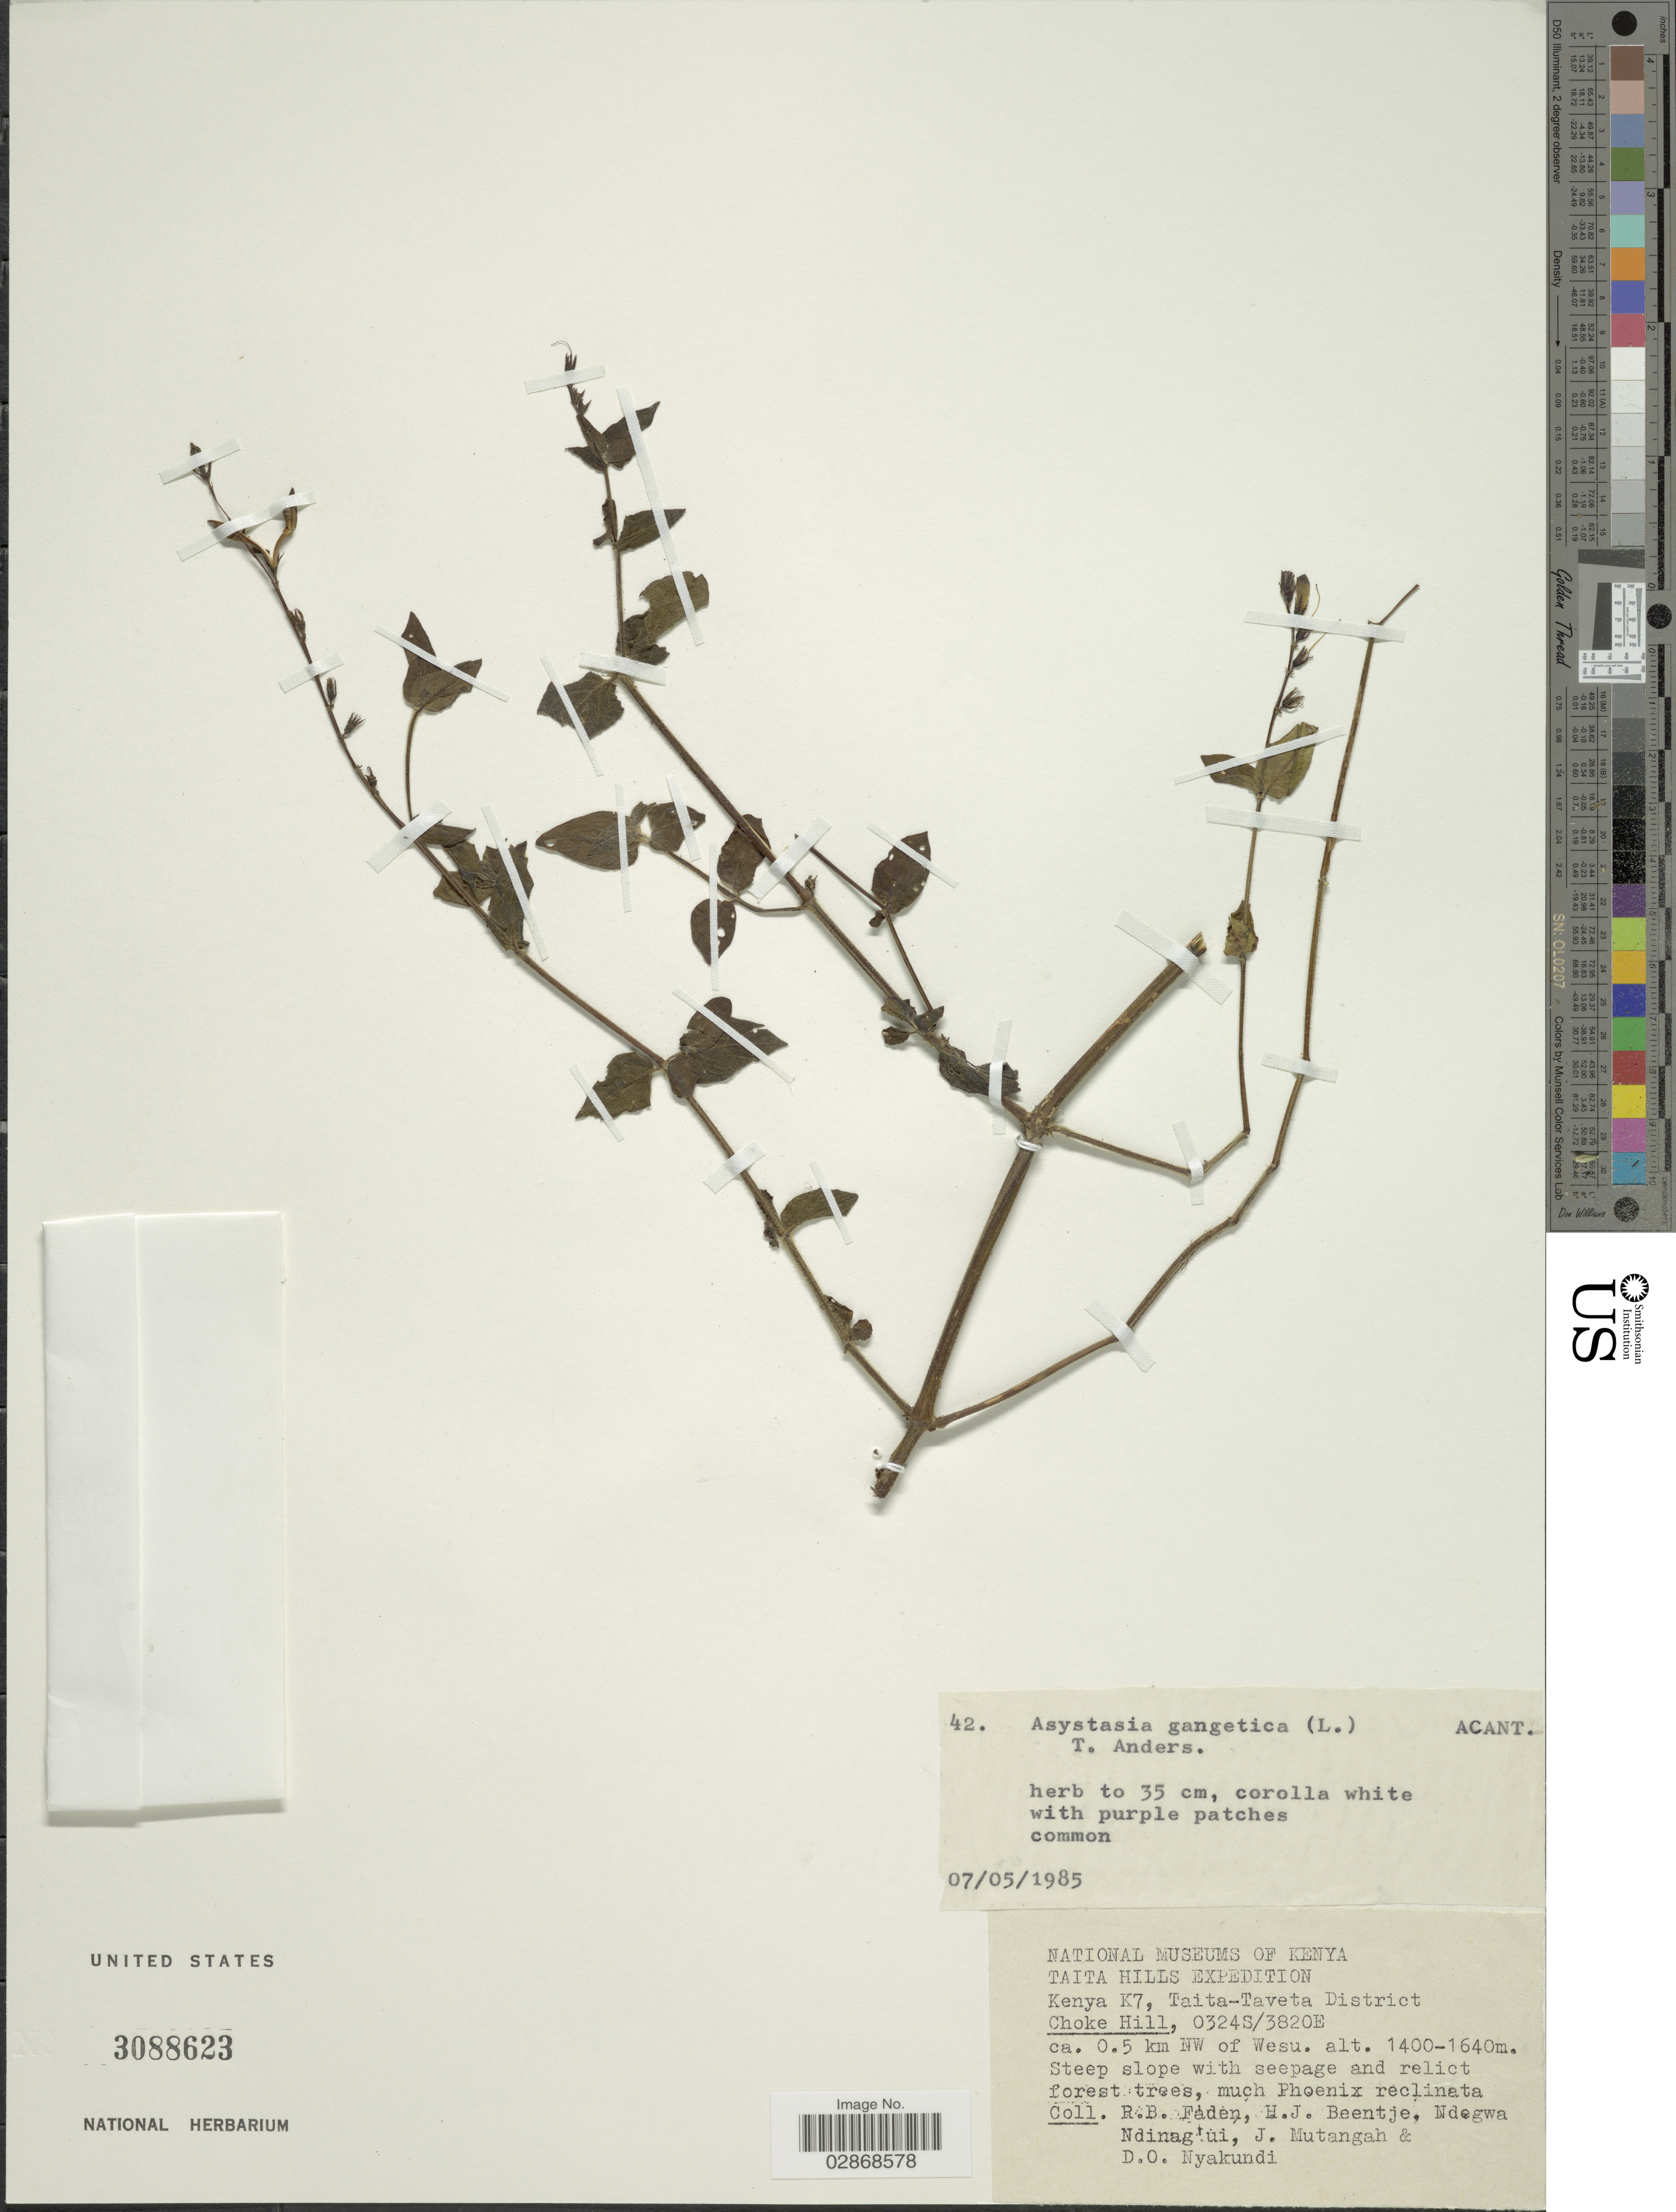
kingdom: Plantae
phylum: Tracheophyta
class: Magnoliopsida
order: Lamiales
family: Acanthaceae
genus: Asystasia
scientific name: Asystasia coromandeliana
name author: Nees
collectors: R. B. Faden, H. J. Beentje, N. Ndinag'ui, J. Mutangah & D. Nyakundi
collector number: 42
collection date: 1985-05-07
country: Kenya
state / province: Taita Taveta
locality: K7, Taita-Taveta District Choke Hill. Ca. 0.5 km NW of Wesu.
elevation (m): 1400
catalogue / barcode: US 3088623